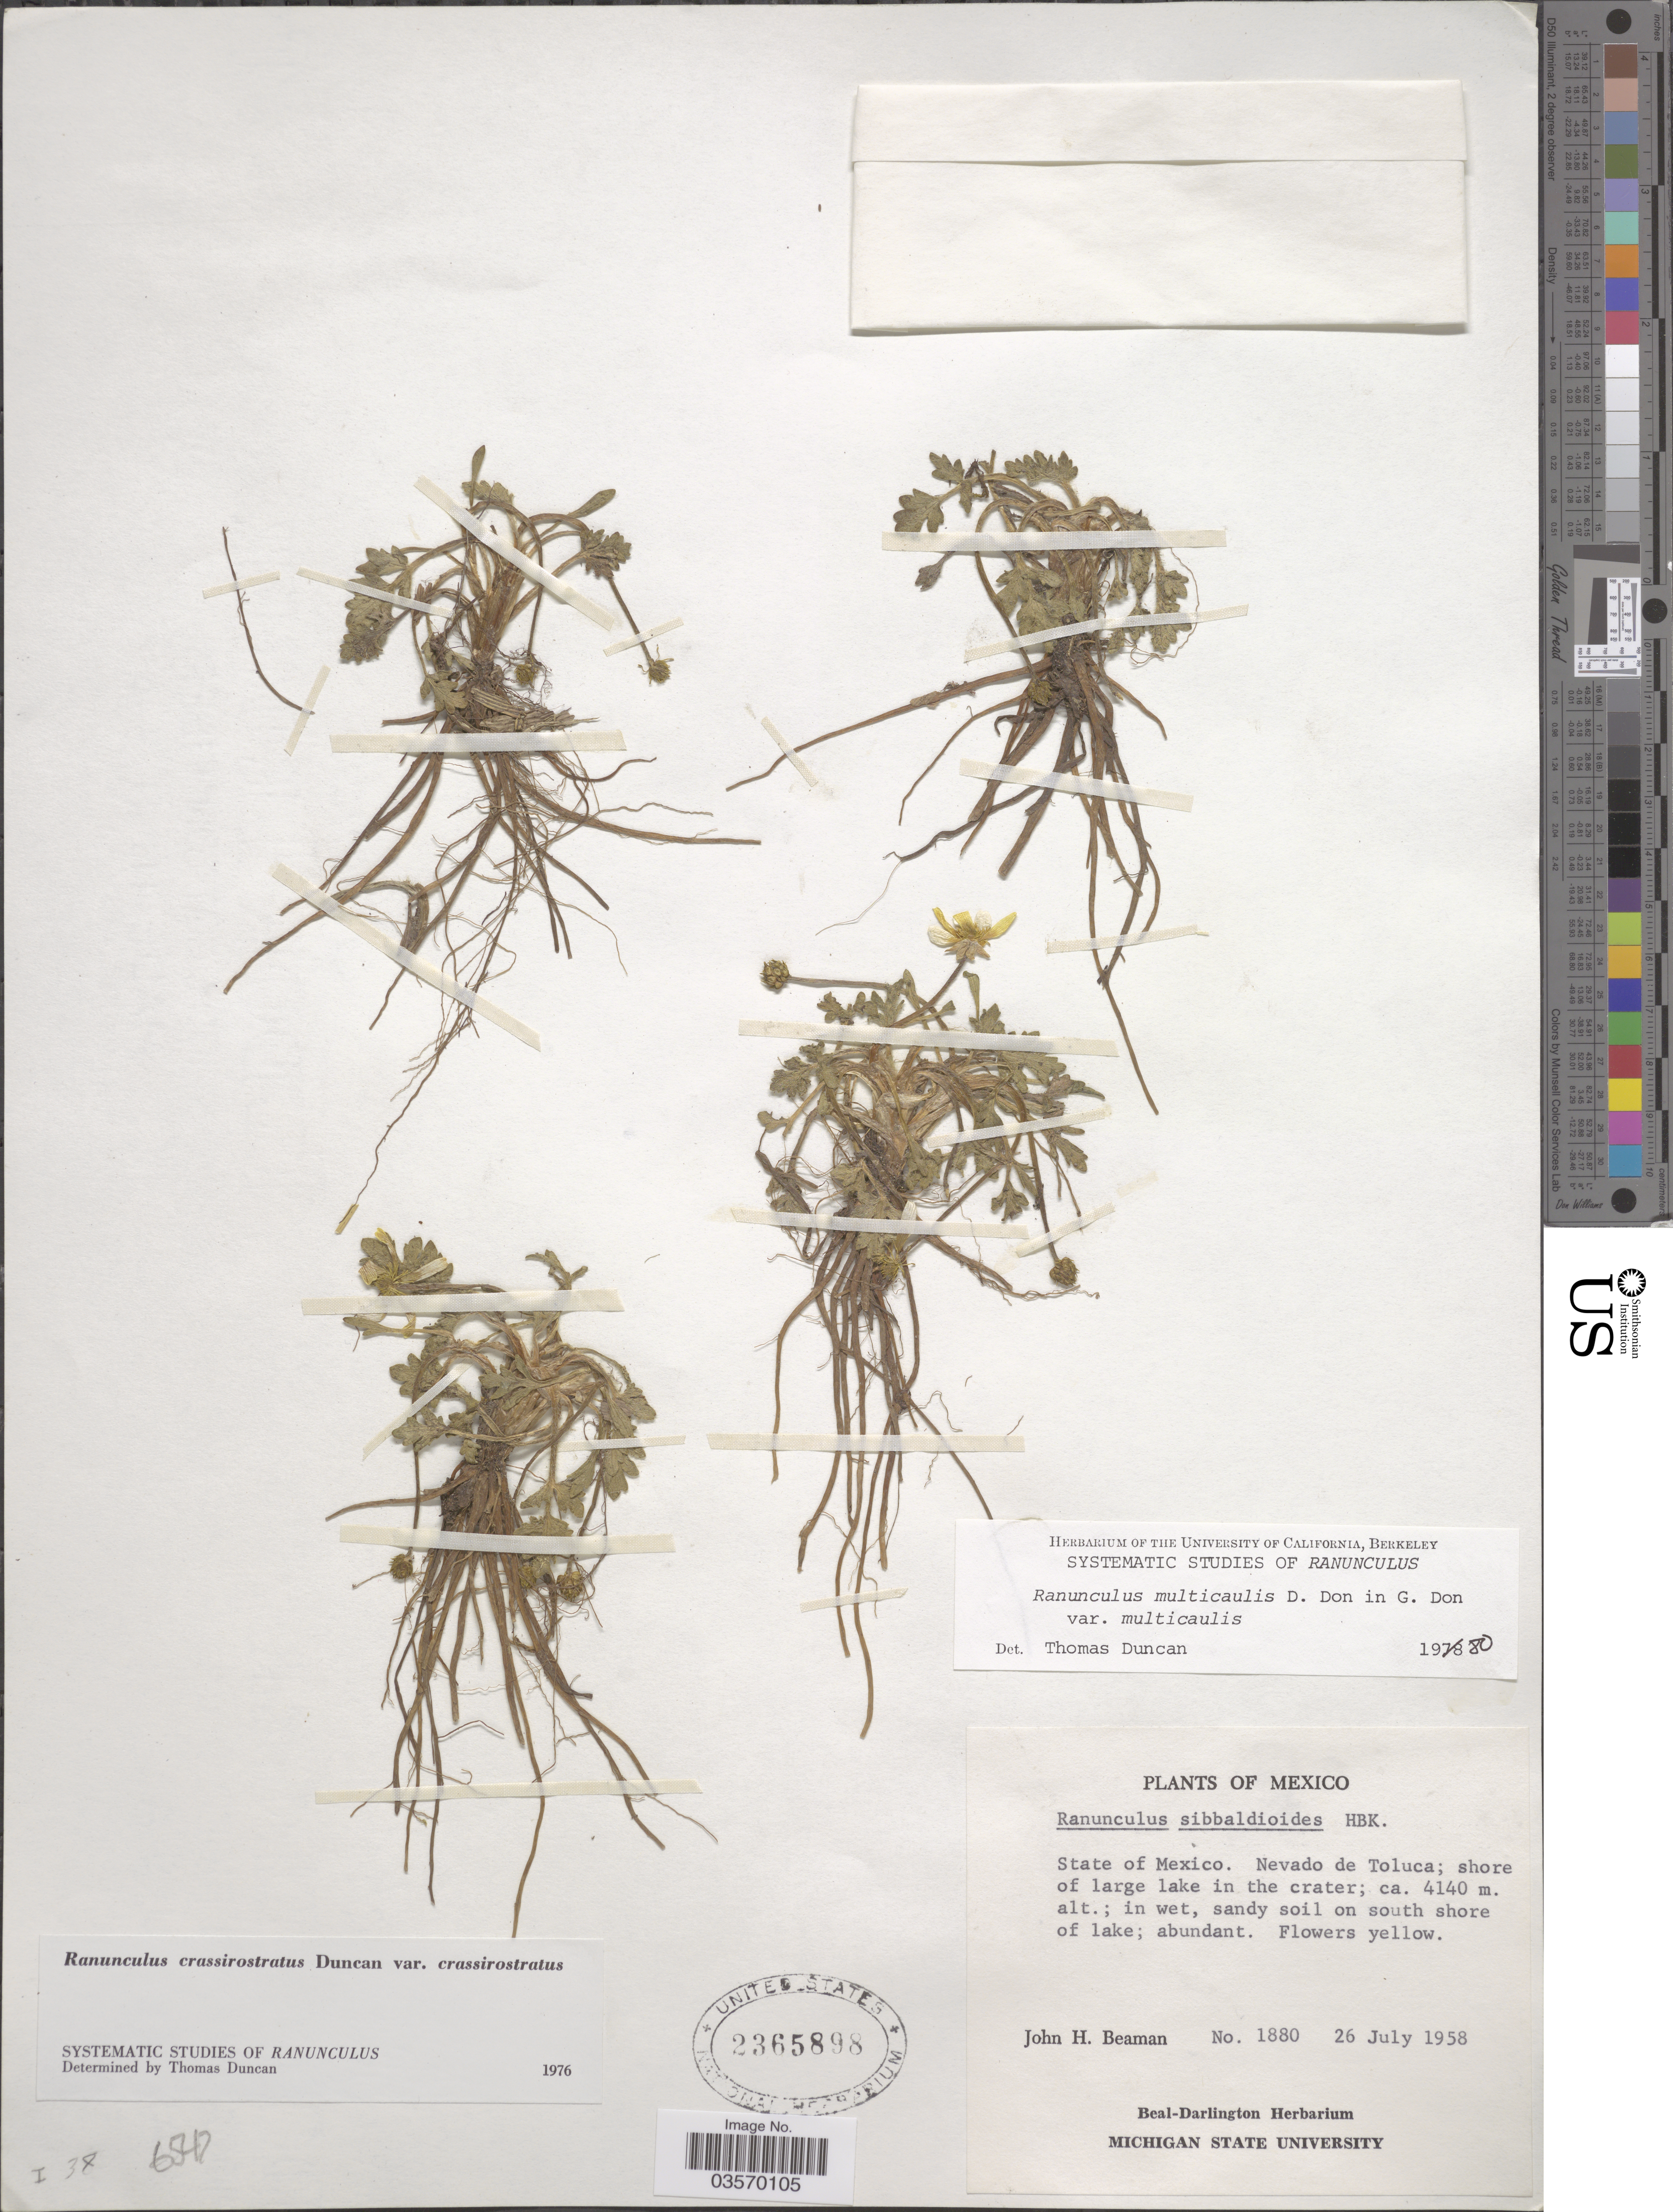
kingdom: Plantae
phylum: Tracheophyta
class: Magnoliopsida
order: Ranunculales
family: Ranunculaceae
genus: Ranunculus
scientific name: Ranunculus multicaulis var. multicaulis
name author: D. Don ex D. Don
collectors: J. H. Beaman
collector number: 1880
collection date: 1958-07-26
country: Mexico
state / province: México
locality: Nevado de Toluca; shore of large lake in the crater.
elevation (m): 4140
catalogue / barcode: US 2365898